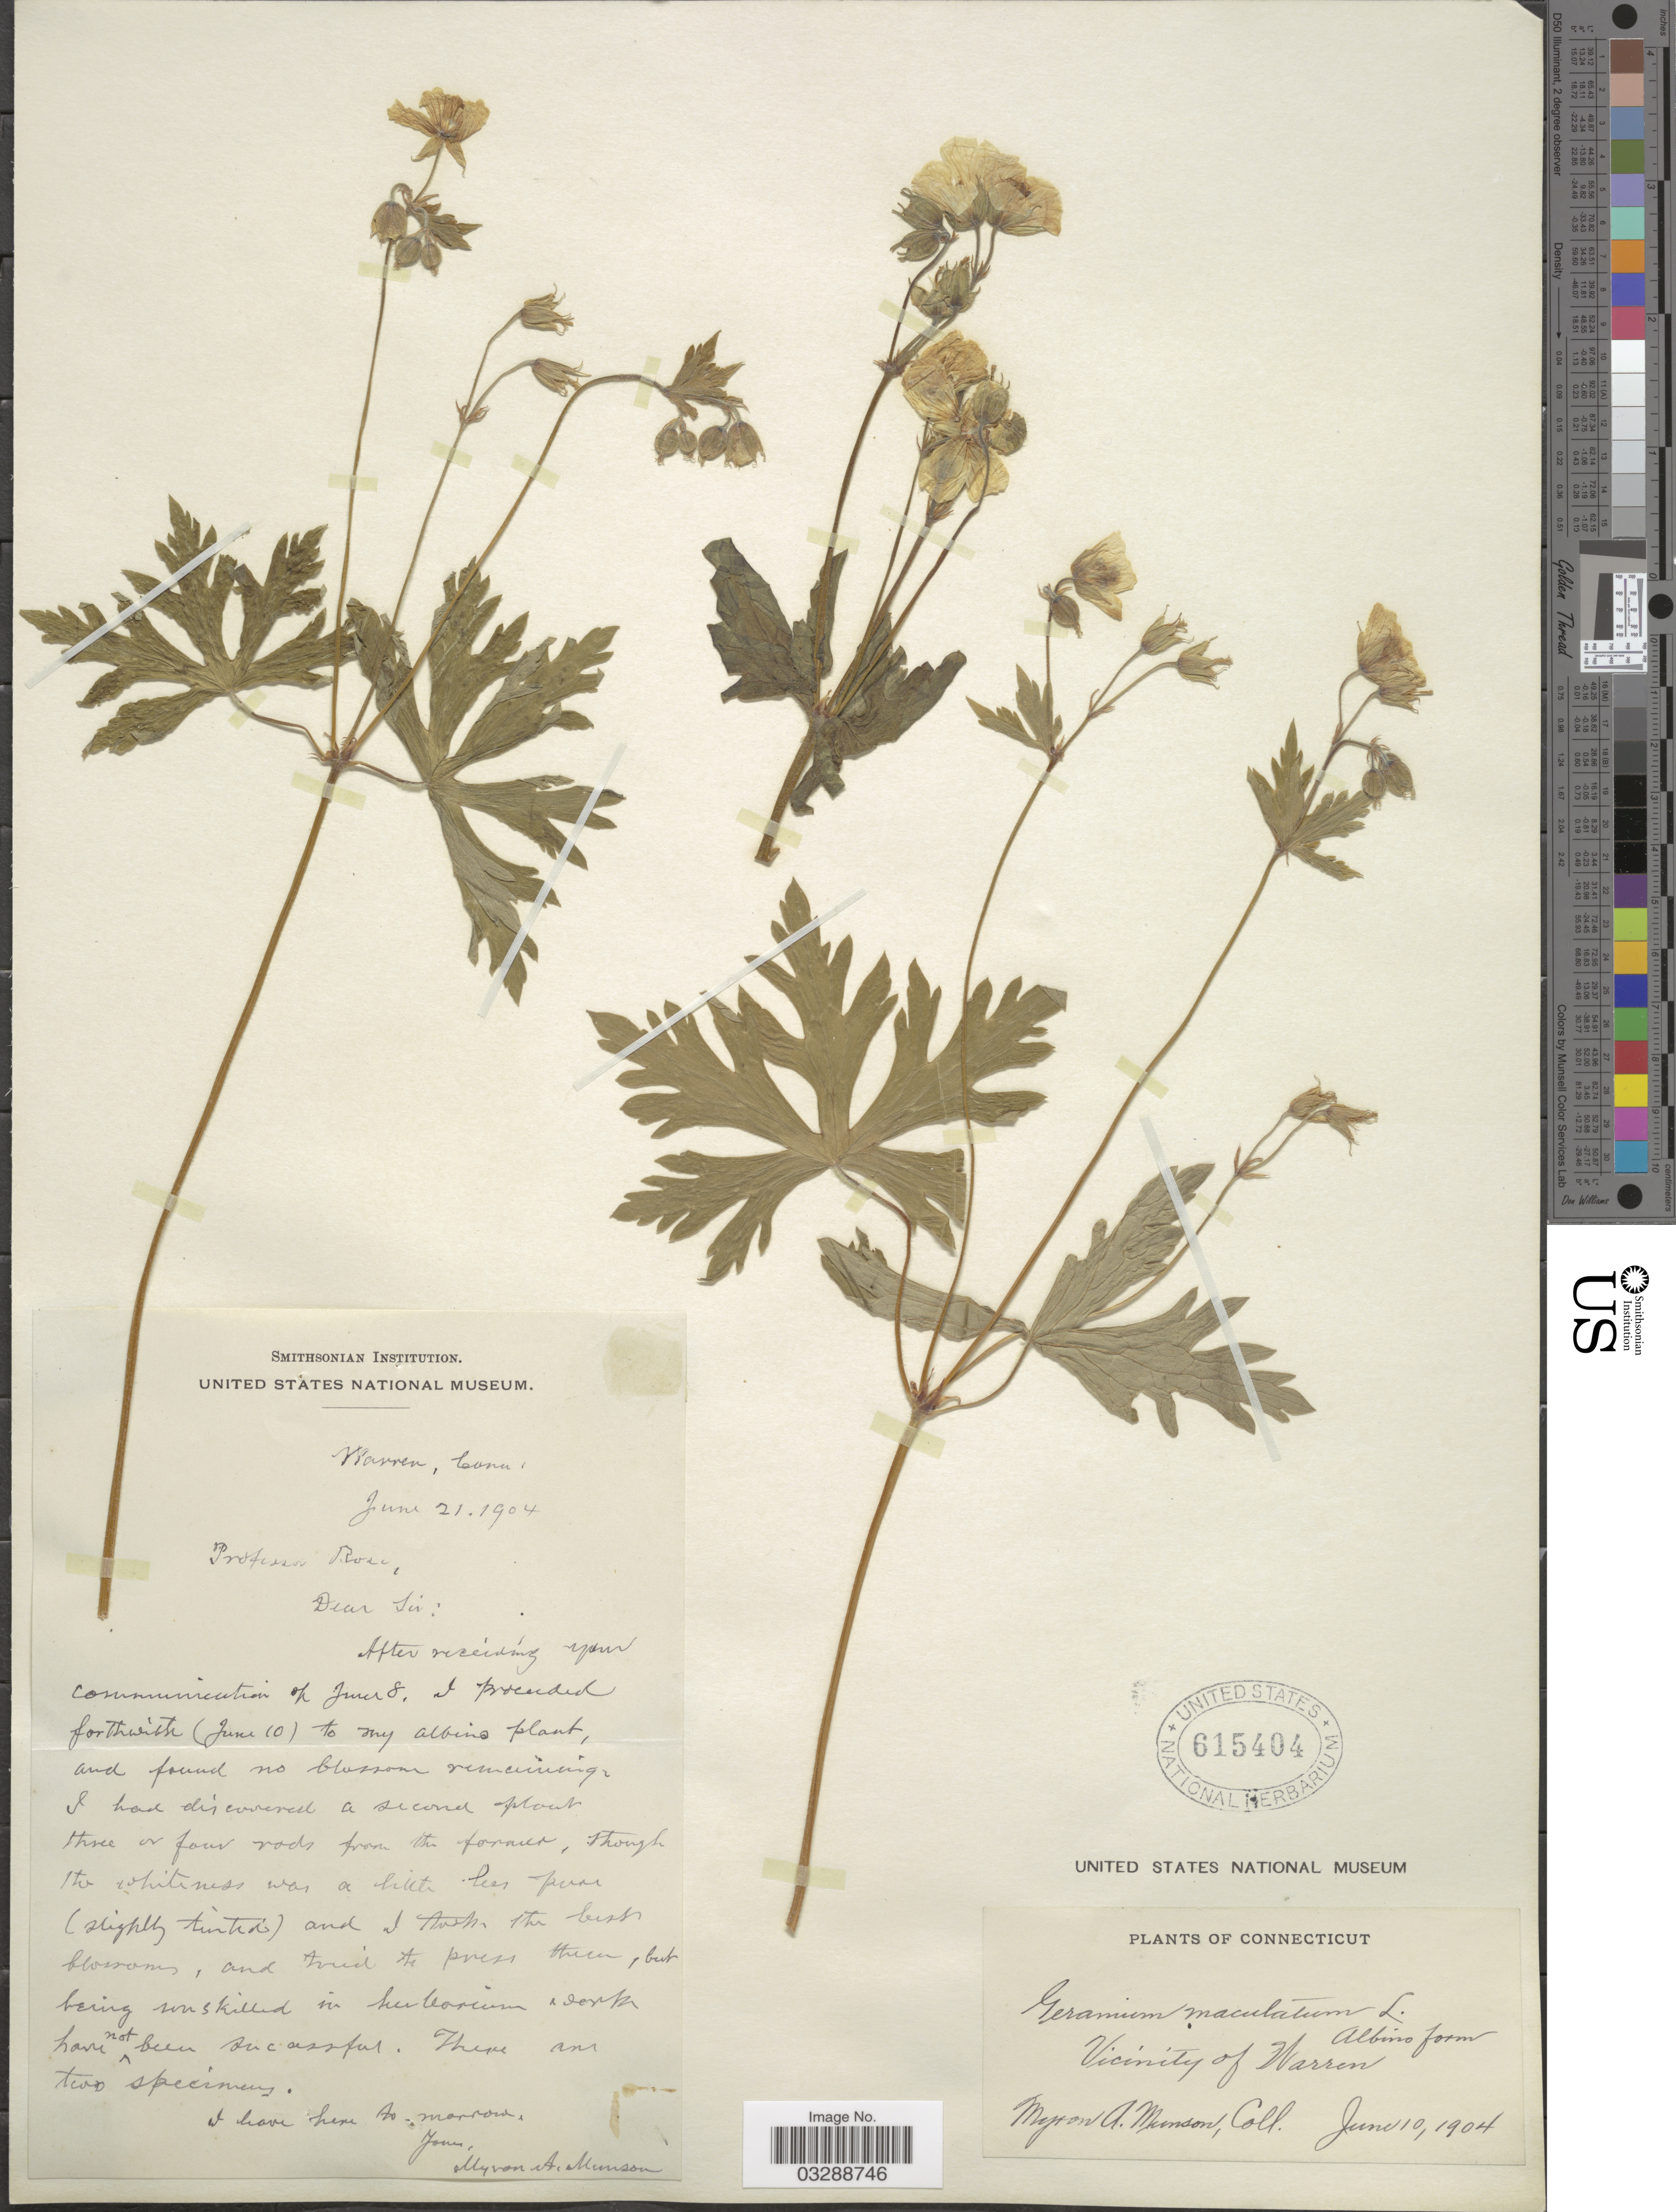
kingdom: Plantae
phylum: Tracheophyta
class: Magnoliopsida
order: Geraniales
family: Geraniaceae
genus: Geranium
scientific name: Geranium maculatum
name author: L.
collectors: M. Munson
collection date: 1904-06-10/1904-06-21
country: United States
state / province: Connecticut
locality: Vicinity of Warren.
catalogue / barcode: US 615404